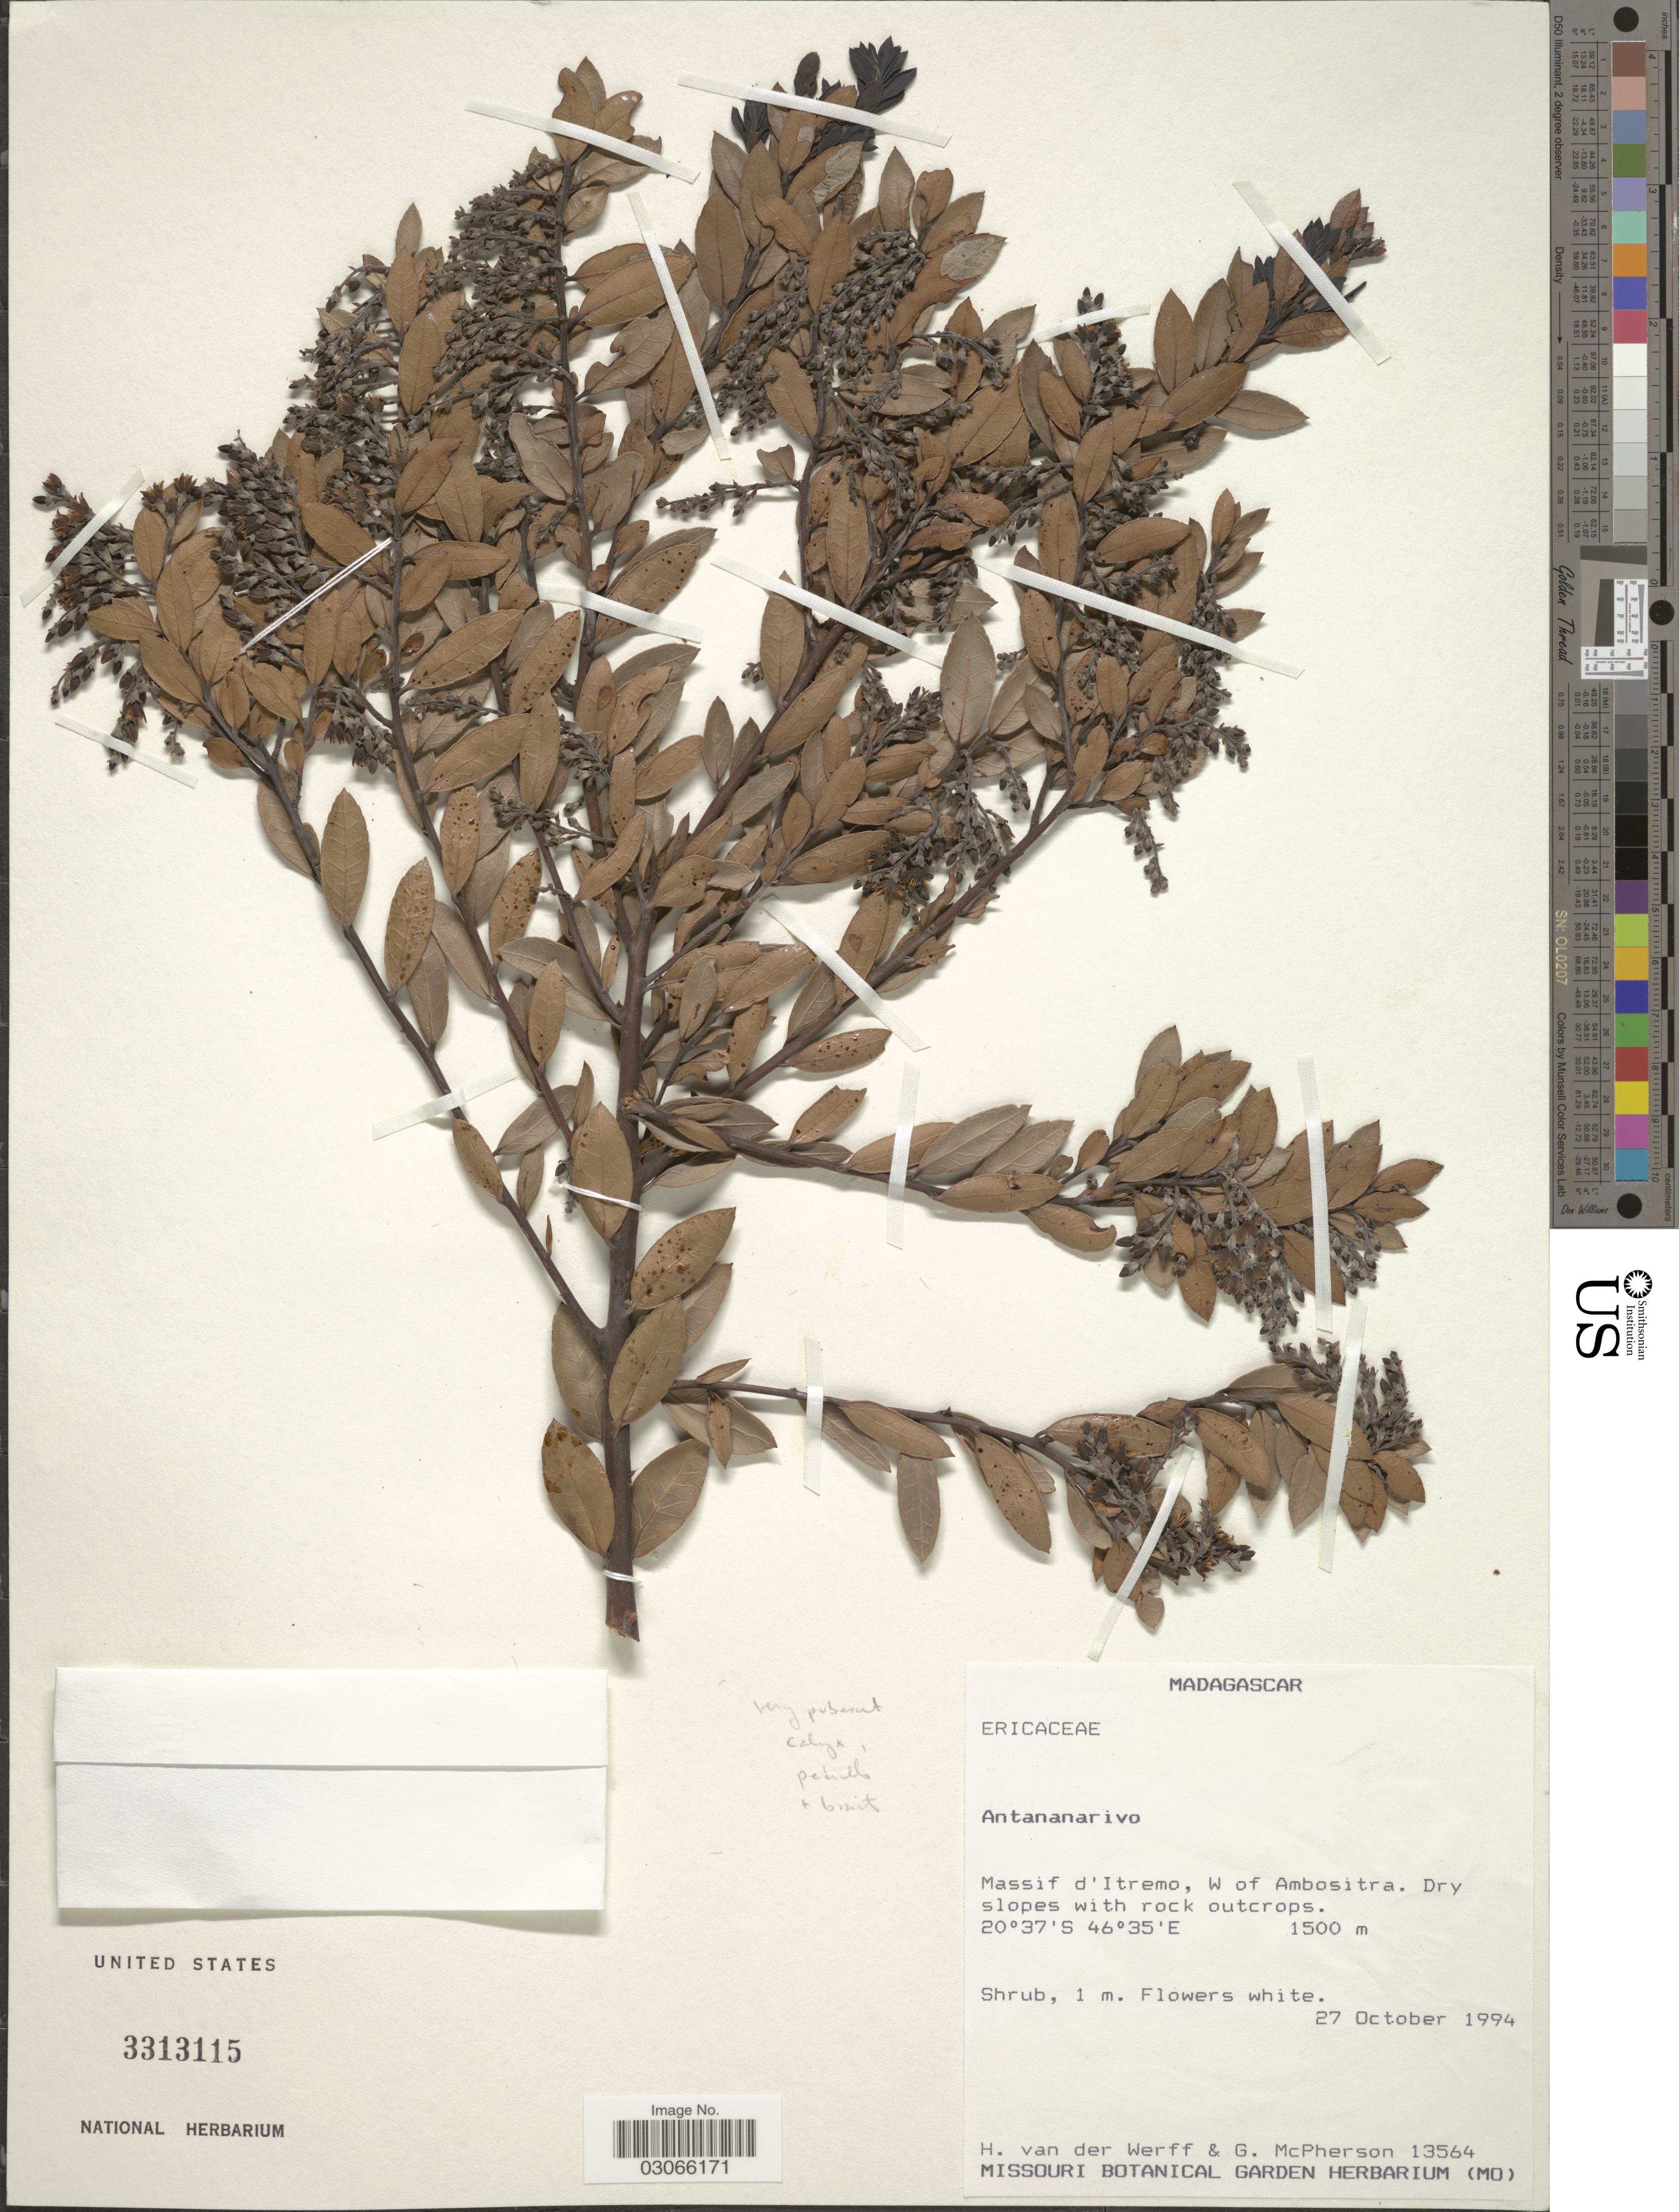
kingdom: Plantae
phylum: Tracheophyta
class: Magnoliopsida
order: Ericales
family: Ericaceae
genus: Vaccinium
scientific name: Vaccinium sp.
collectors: H. van der Werff & G. McPherson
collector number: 13564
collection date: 1994-10-27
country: Madagascar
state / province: Amoron'i Mania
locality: Massif d'Itremo, W of Ambositra.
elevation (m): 1500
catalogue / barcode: US 3313115